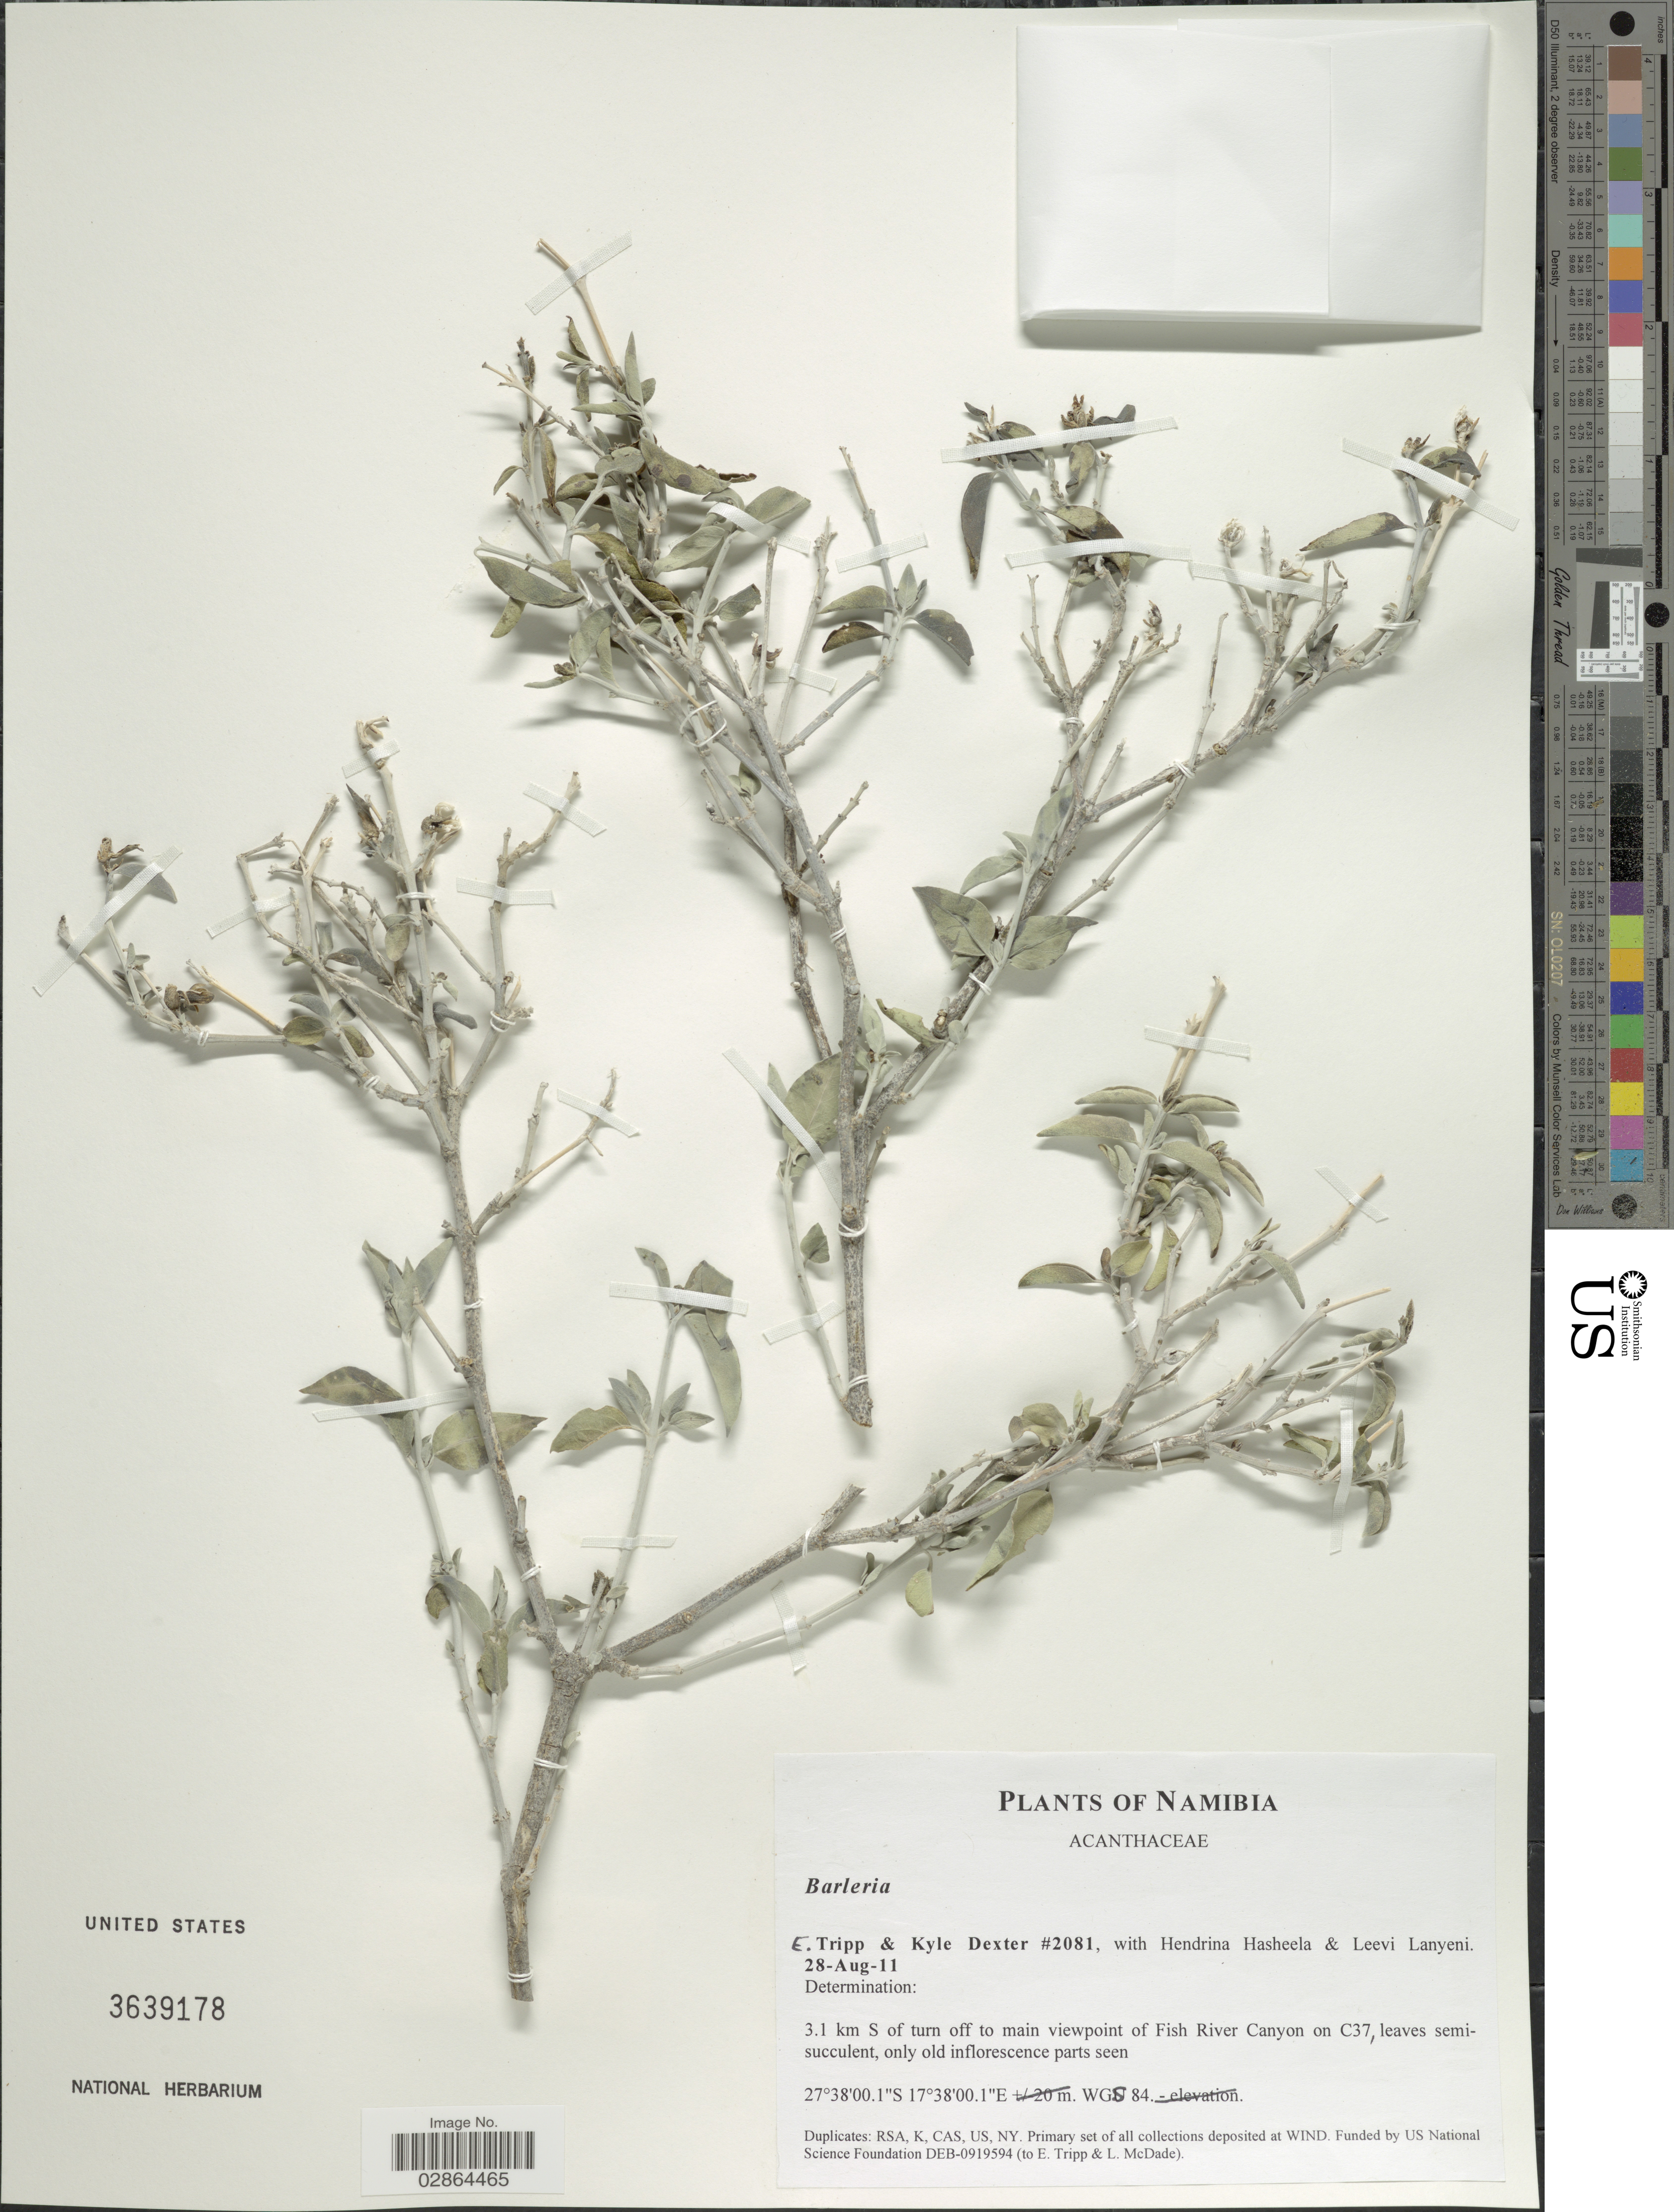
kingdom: Plantae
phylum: Tracheophyta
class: Magnoliopsida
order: Lamiales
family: Acanthaceae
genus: Barleria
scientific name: Barleria sp.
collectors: E. Tripp, K. Dexter, H. Hasheela & L. Lanyeni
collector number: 2081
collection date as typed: Transcribed d/m/y: 28/9/11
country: Namibia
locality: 3.1 km S of turn off main viewpoint of Fish River Canyon on C37. WGS 84.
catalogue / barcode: US 3639178